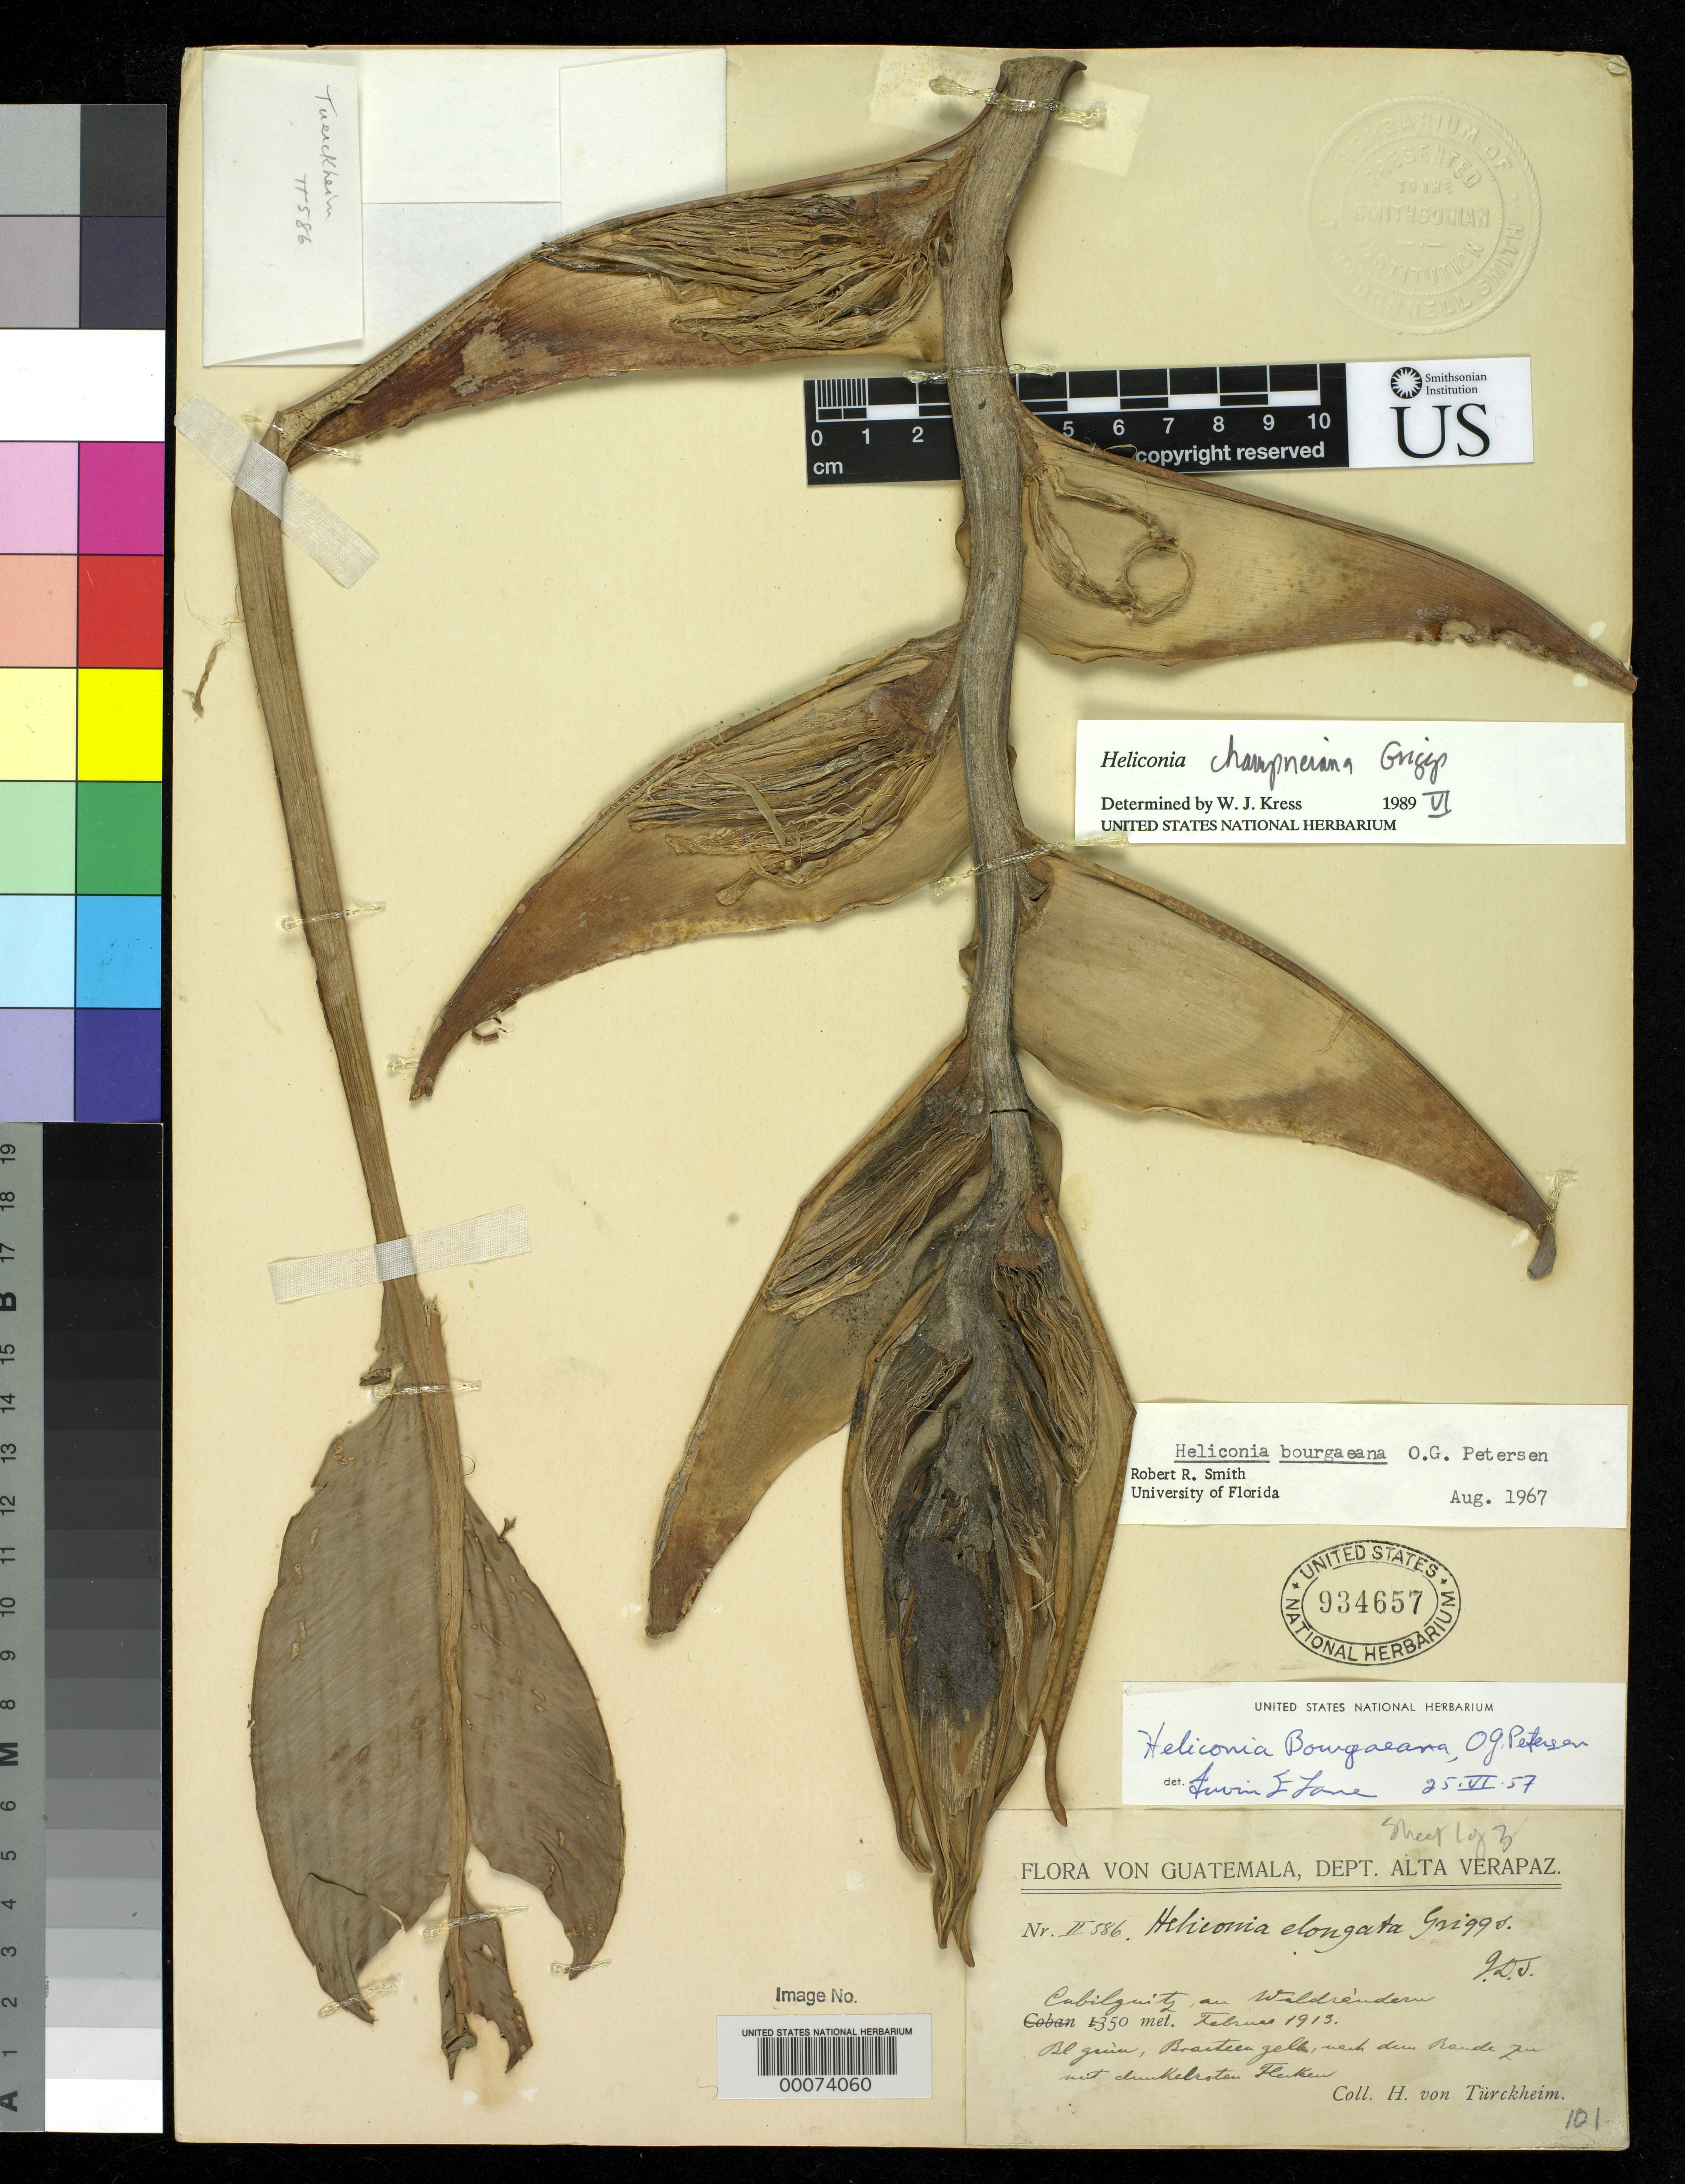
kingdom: Plantae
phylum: Tracheophyta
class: Liliopsida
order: Zingiberales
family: Heliconiaceae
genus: Heliconia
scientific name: Heliconia champneiana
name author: R.F. Griggs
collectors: H. von Türckheim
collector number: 586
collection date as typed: Feb 1913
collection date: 1913-02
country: Guatemala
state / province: Alta Verapaz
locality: Cubilquitz, in changing forest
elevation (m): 350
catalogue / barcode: US 934657